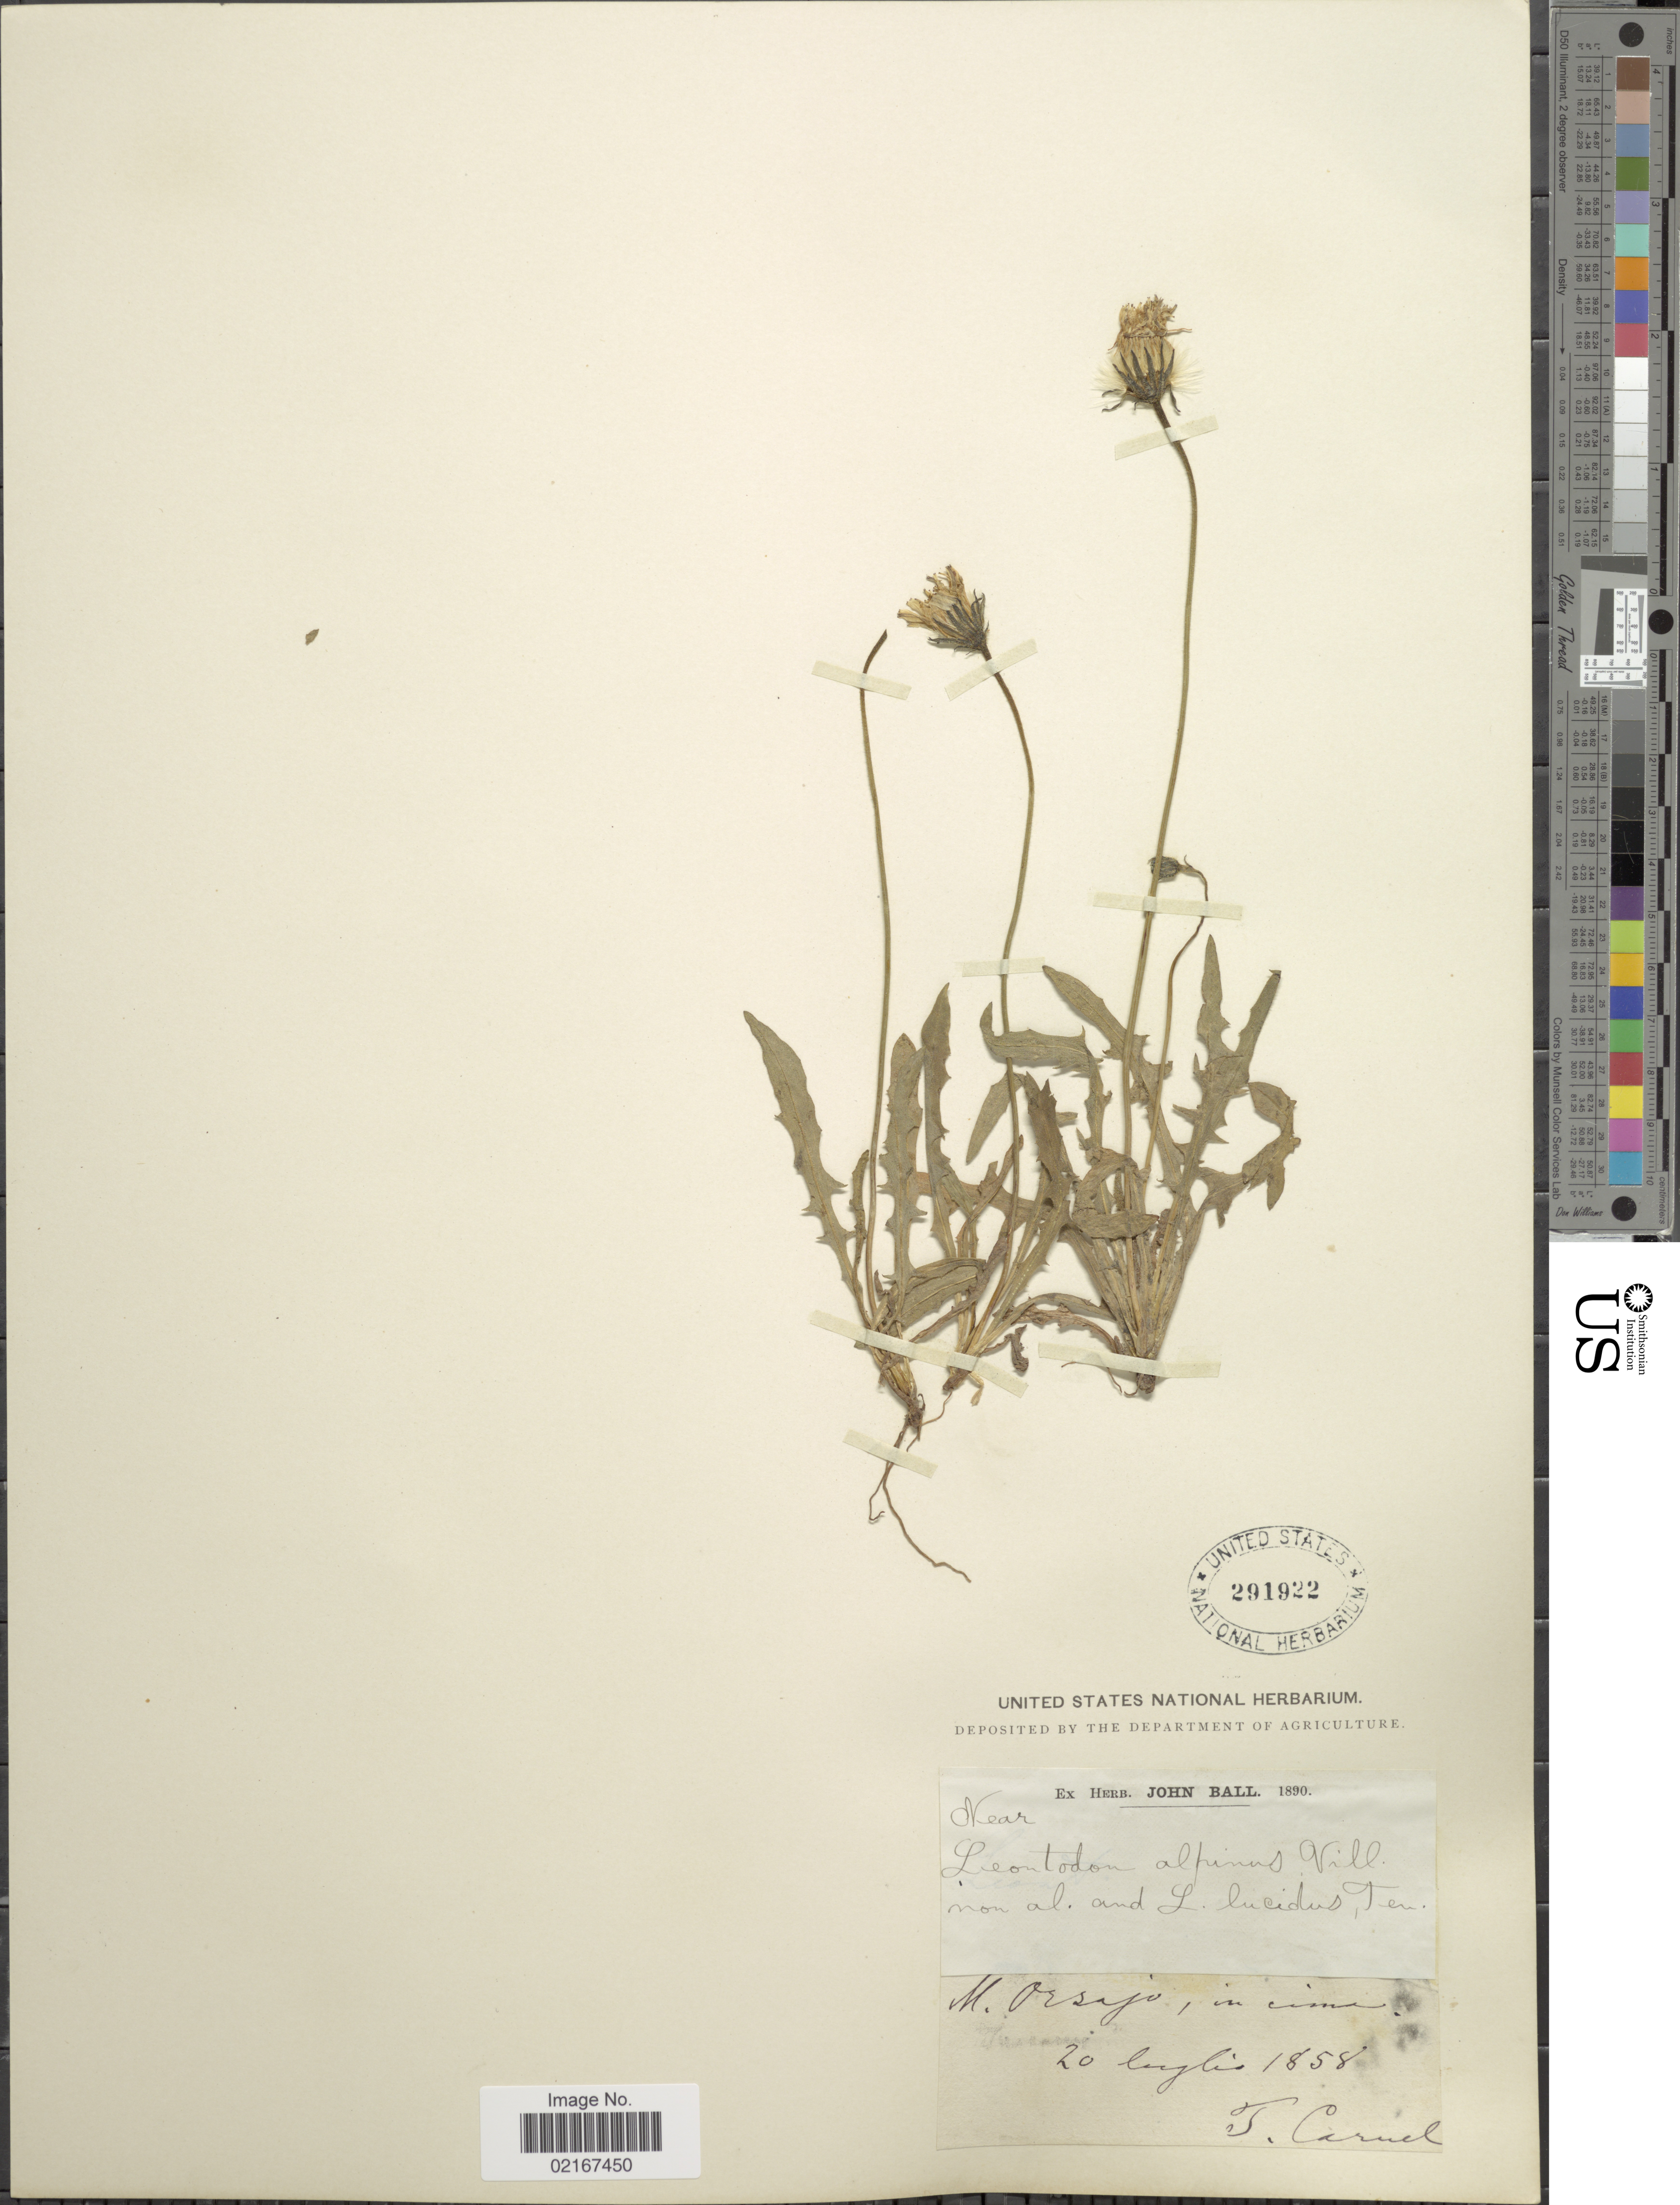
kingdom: Plantae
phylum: Tracheophyta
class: Magnoliopsida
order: Asterales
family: Asteraceae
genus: Leontodon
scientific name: Leontodon alpinus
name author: Jacq.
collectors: T. Caruel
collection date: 1858-07-20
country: Italy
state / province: Liguria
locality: M. Orsajo [interpreted]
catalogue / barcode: US 291922